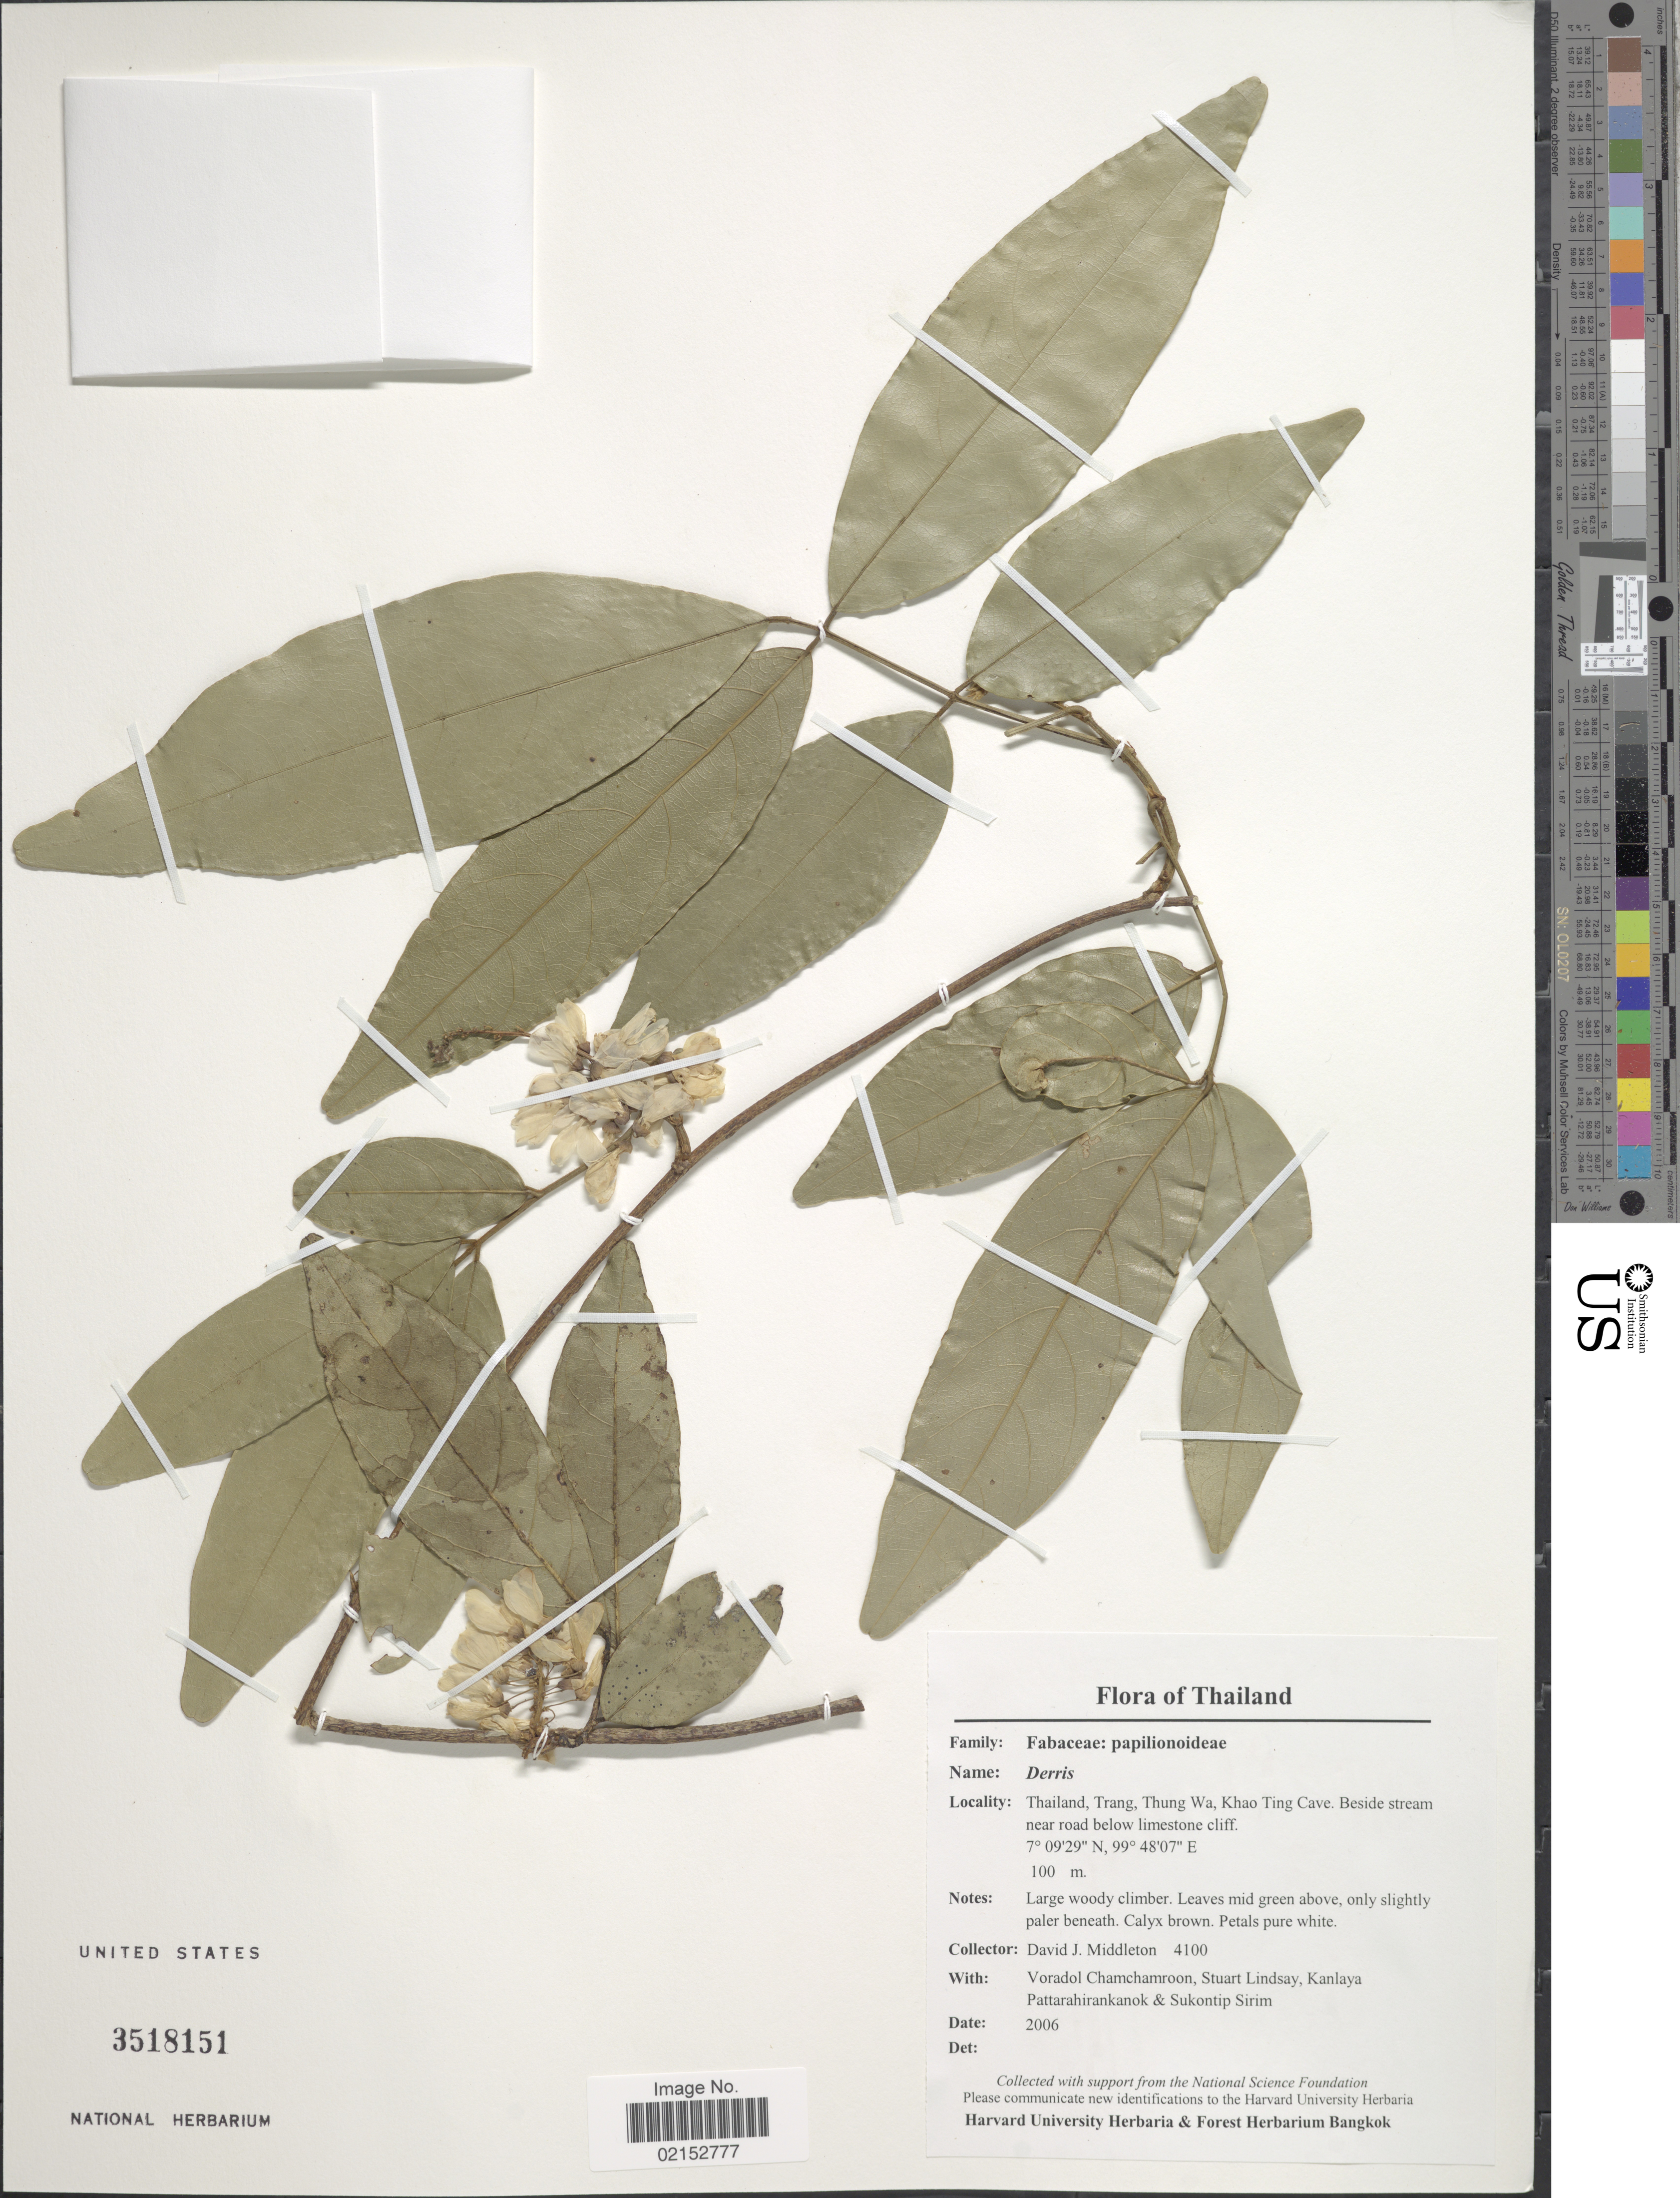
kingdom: Plantae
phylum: Tracheophyta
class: Magnoliopsida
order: Fabales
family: Fabaceae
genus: Derris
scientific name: Derris sp.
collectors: D. J. Middleton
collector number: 4100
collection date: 2006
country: Thailand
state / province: Trang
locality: Thung Wa, Khao Ting Cave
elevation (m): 100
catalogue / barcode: US 3518151